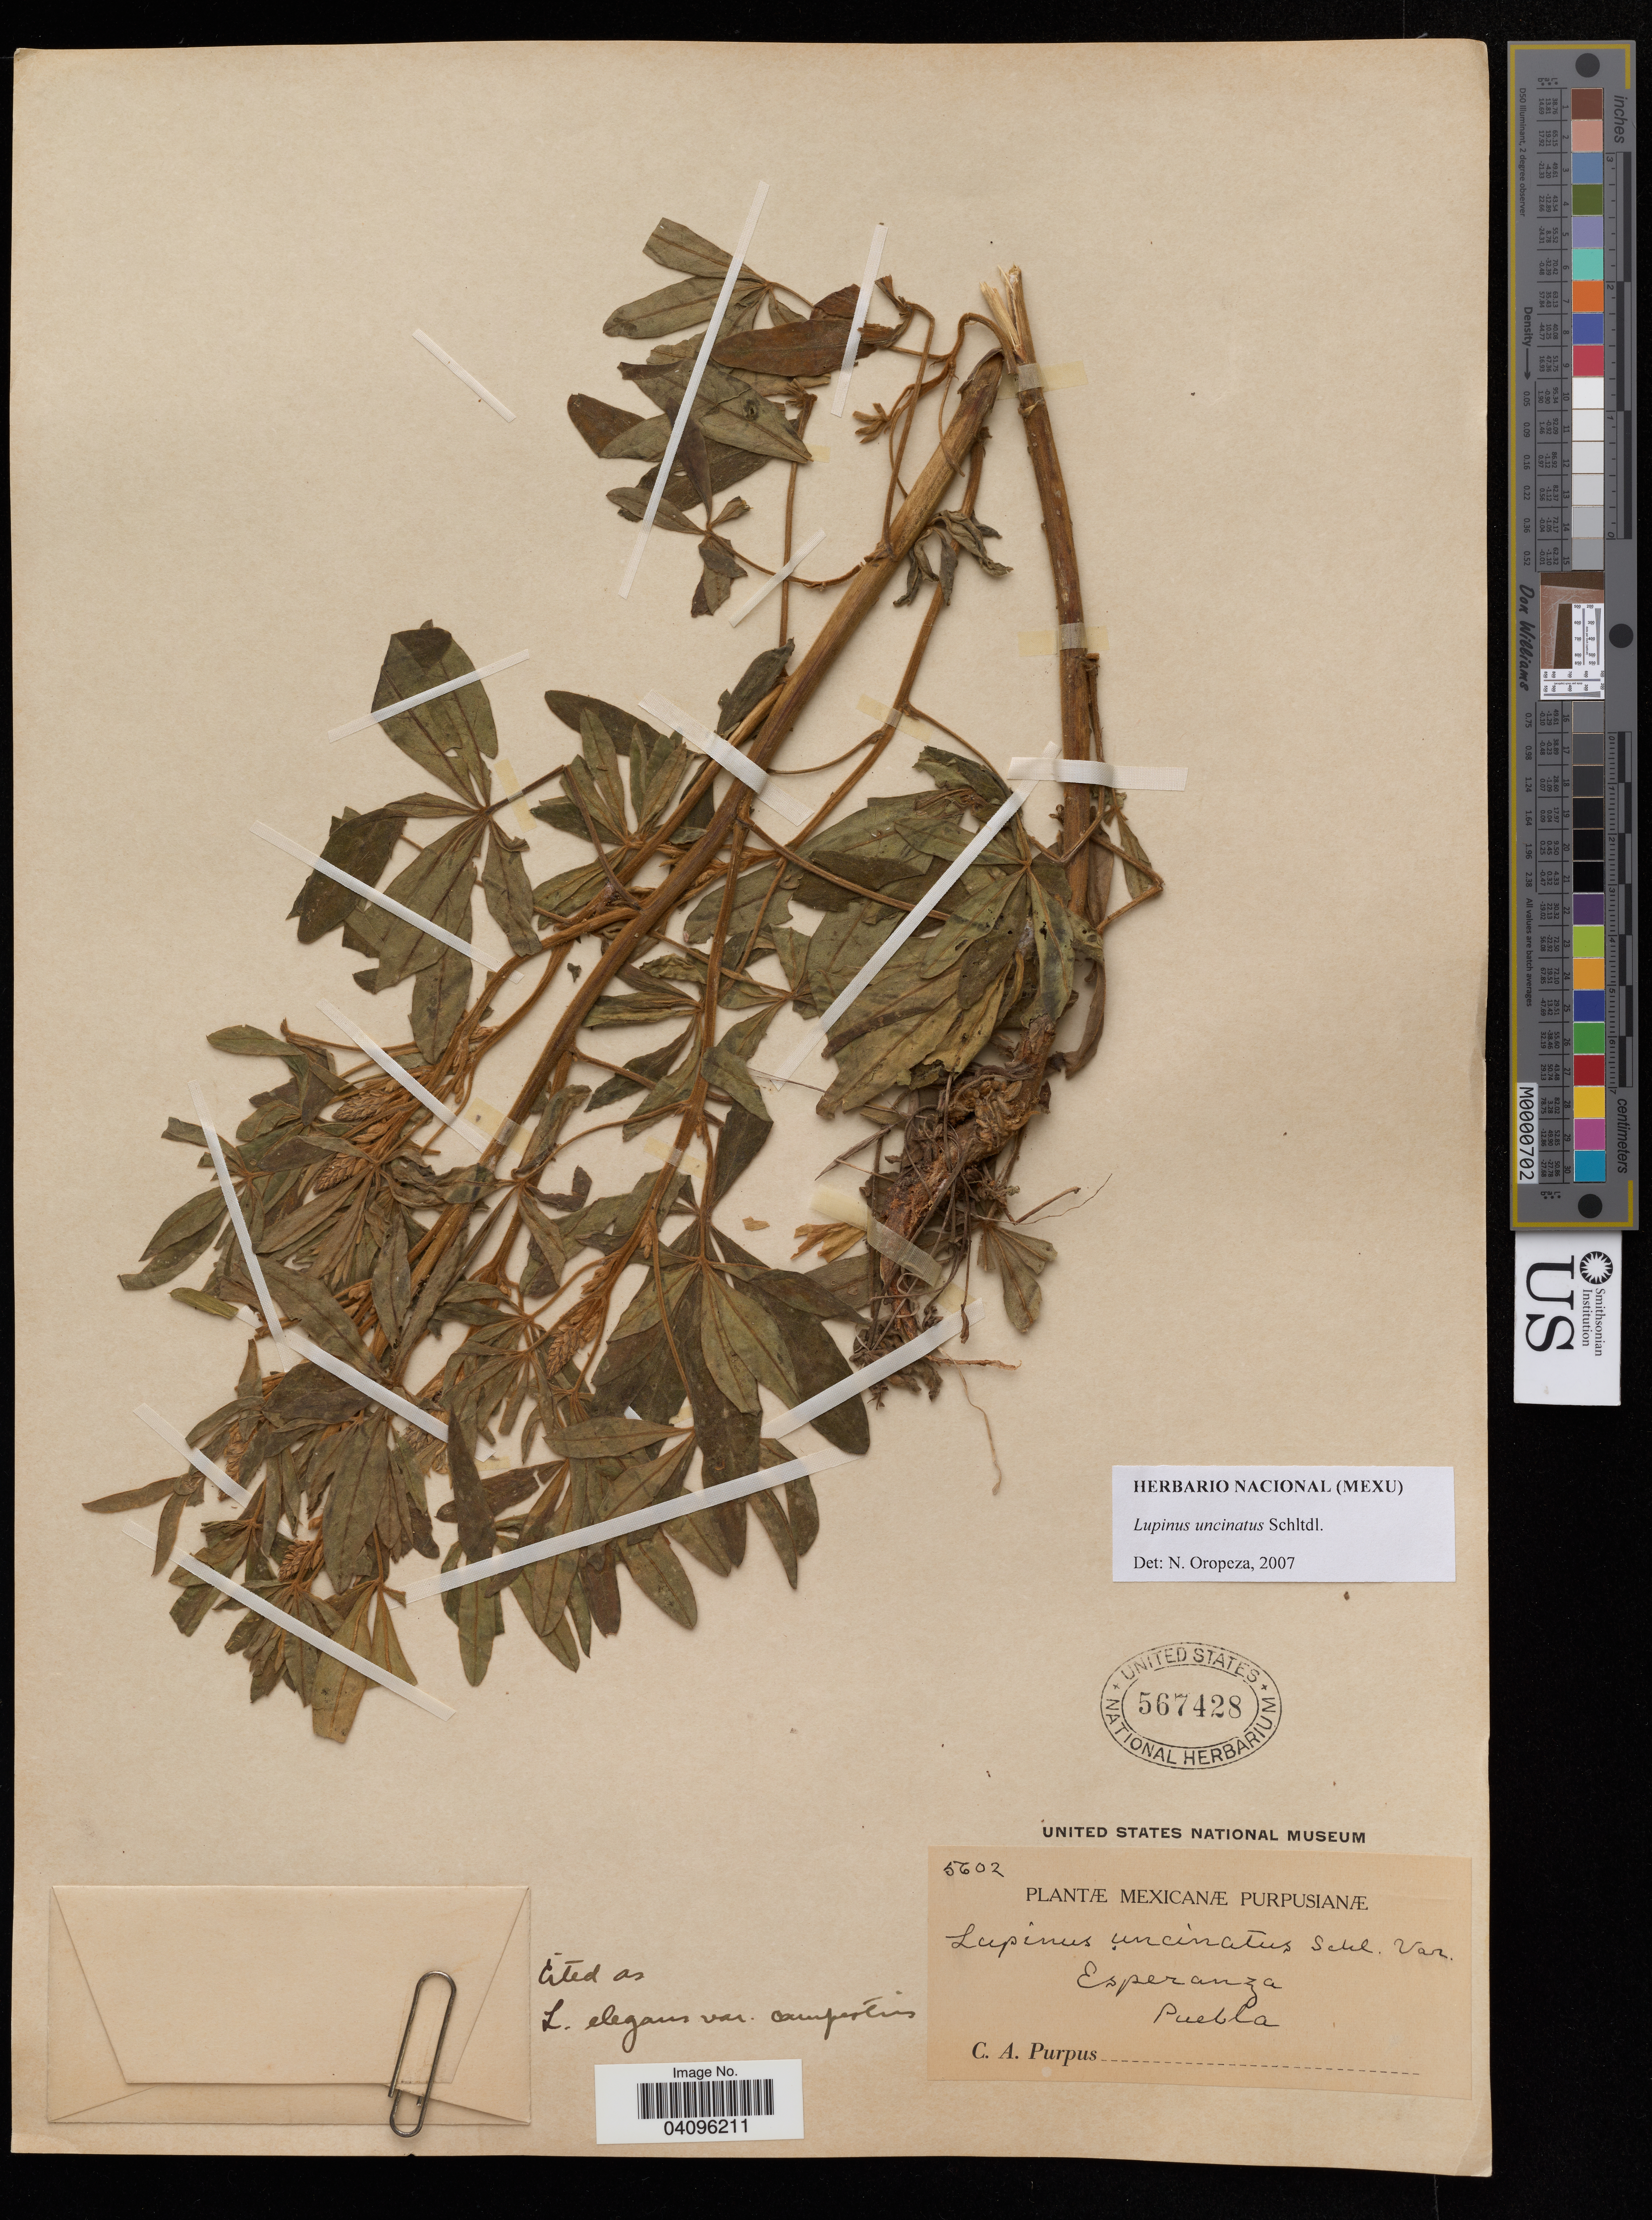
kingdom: Plantae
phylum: Tracheophyta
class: Magnoliopsida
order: Fabales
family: Fabaceae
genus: Lupinus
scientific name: Lupinus uncinatus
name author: Schltdl.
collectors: C. A. Purpus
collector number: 5602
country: Mexico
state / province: Puebla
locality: Esperanza.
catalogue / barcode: US 567428